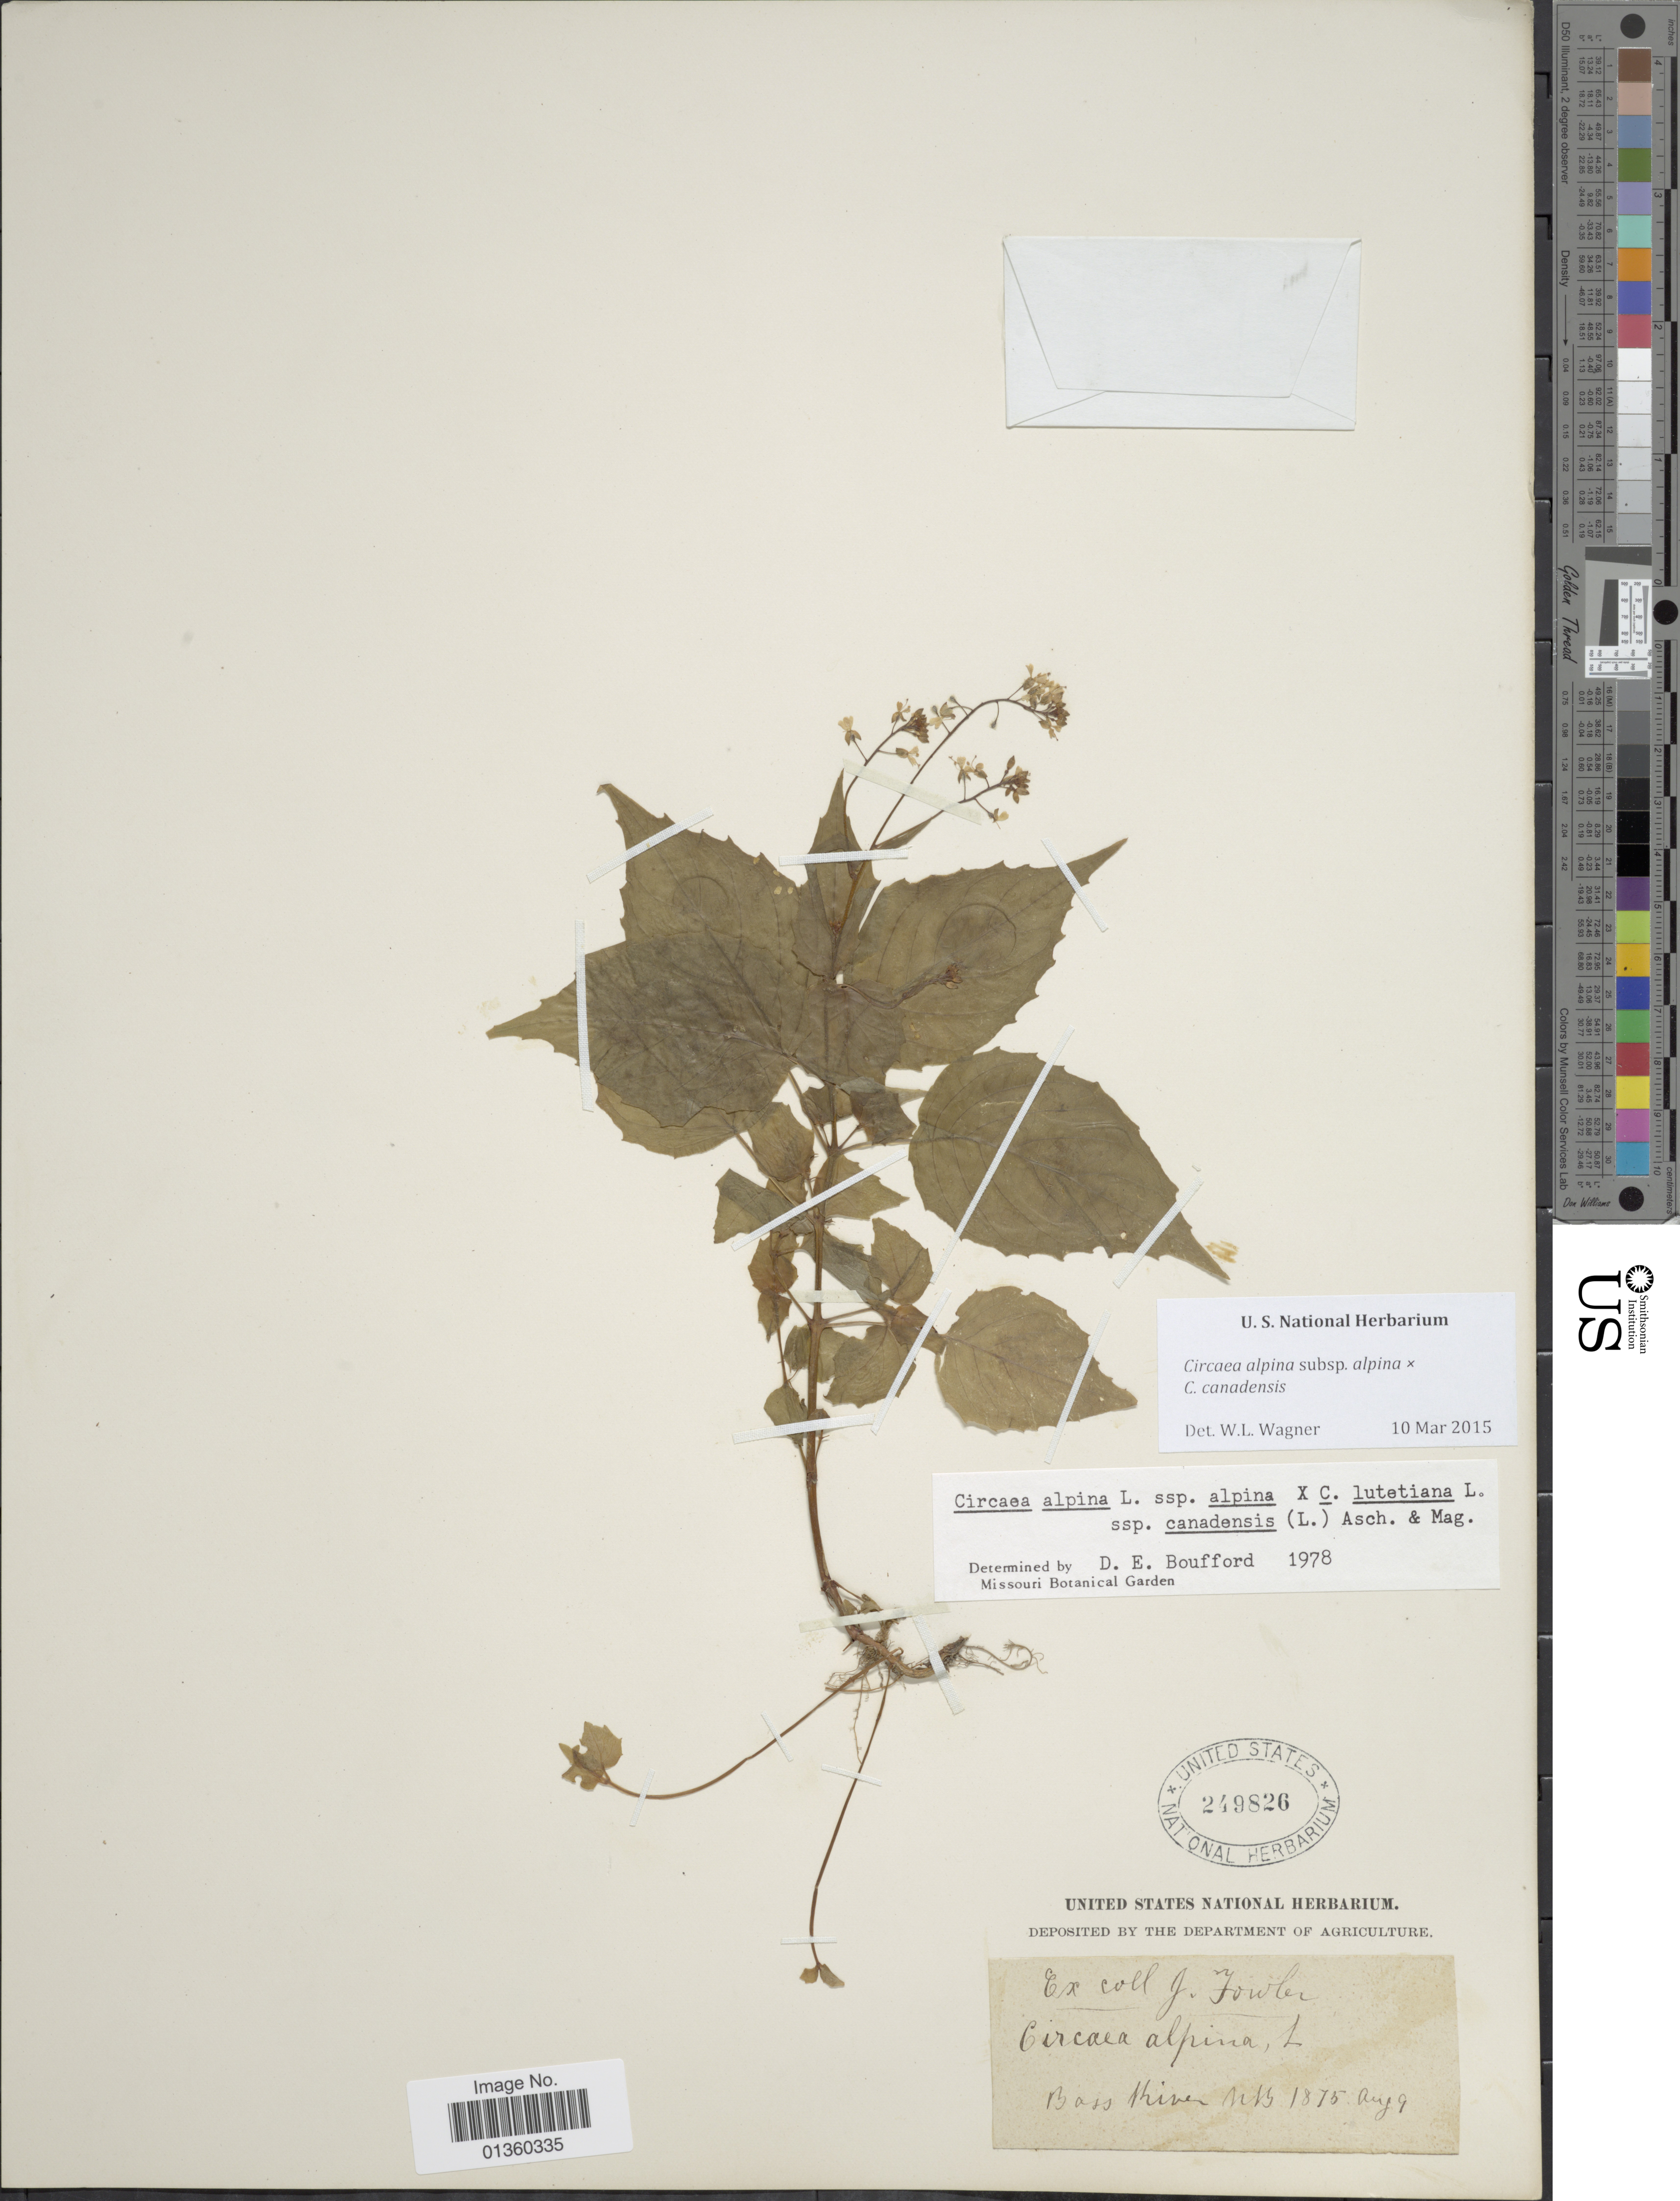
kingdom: Plantae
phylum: Tracheophyta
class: Magnoliopsida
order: Myrtales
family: Onagraceae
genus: Circaea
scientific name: Circaea alpina subsp. alpina x C. canadensis (L.) Hill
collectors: G. Towler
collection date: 1875-08-09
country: Canada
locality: Bass River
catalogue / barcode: US 249826